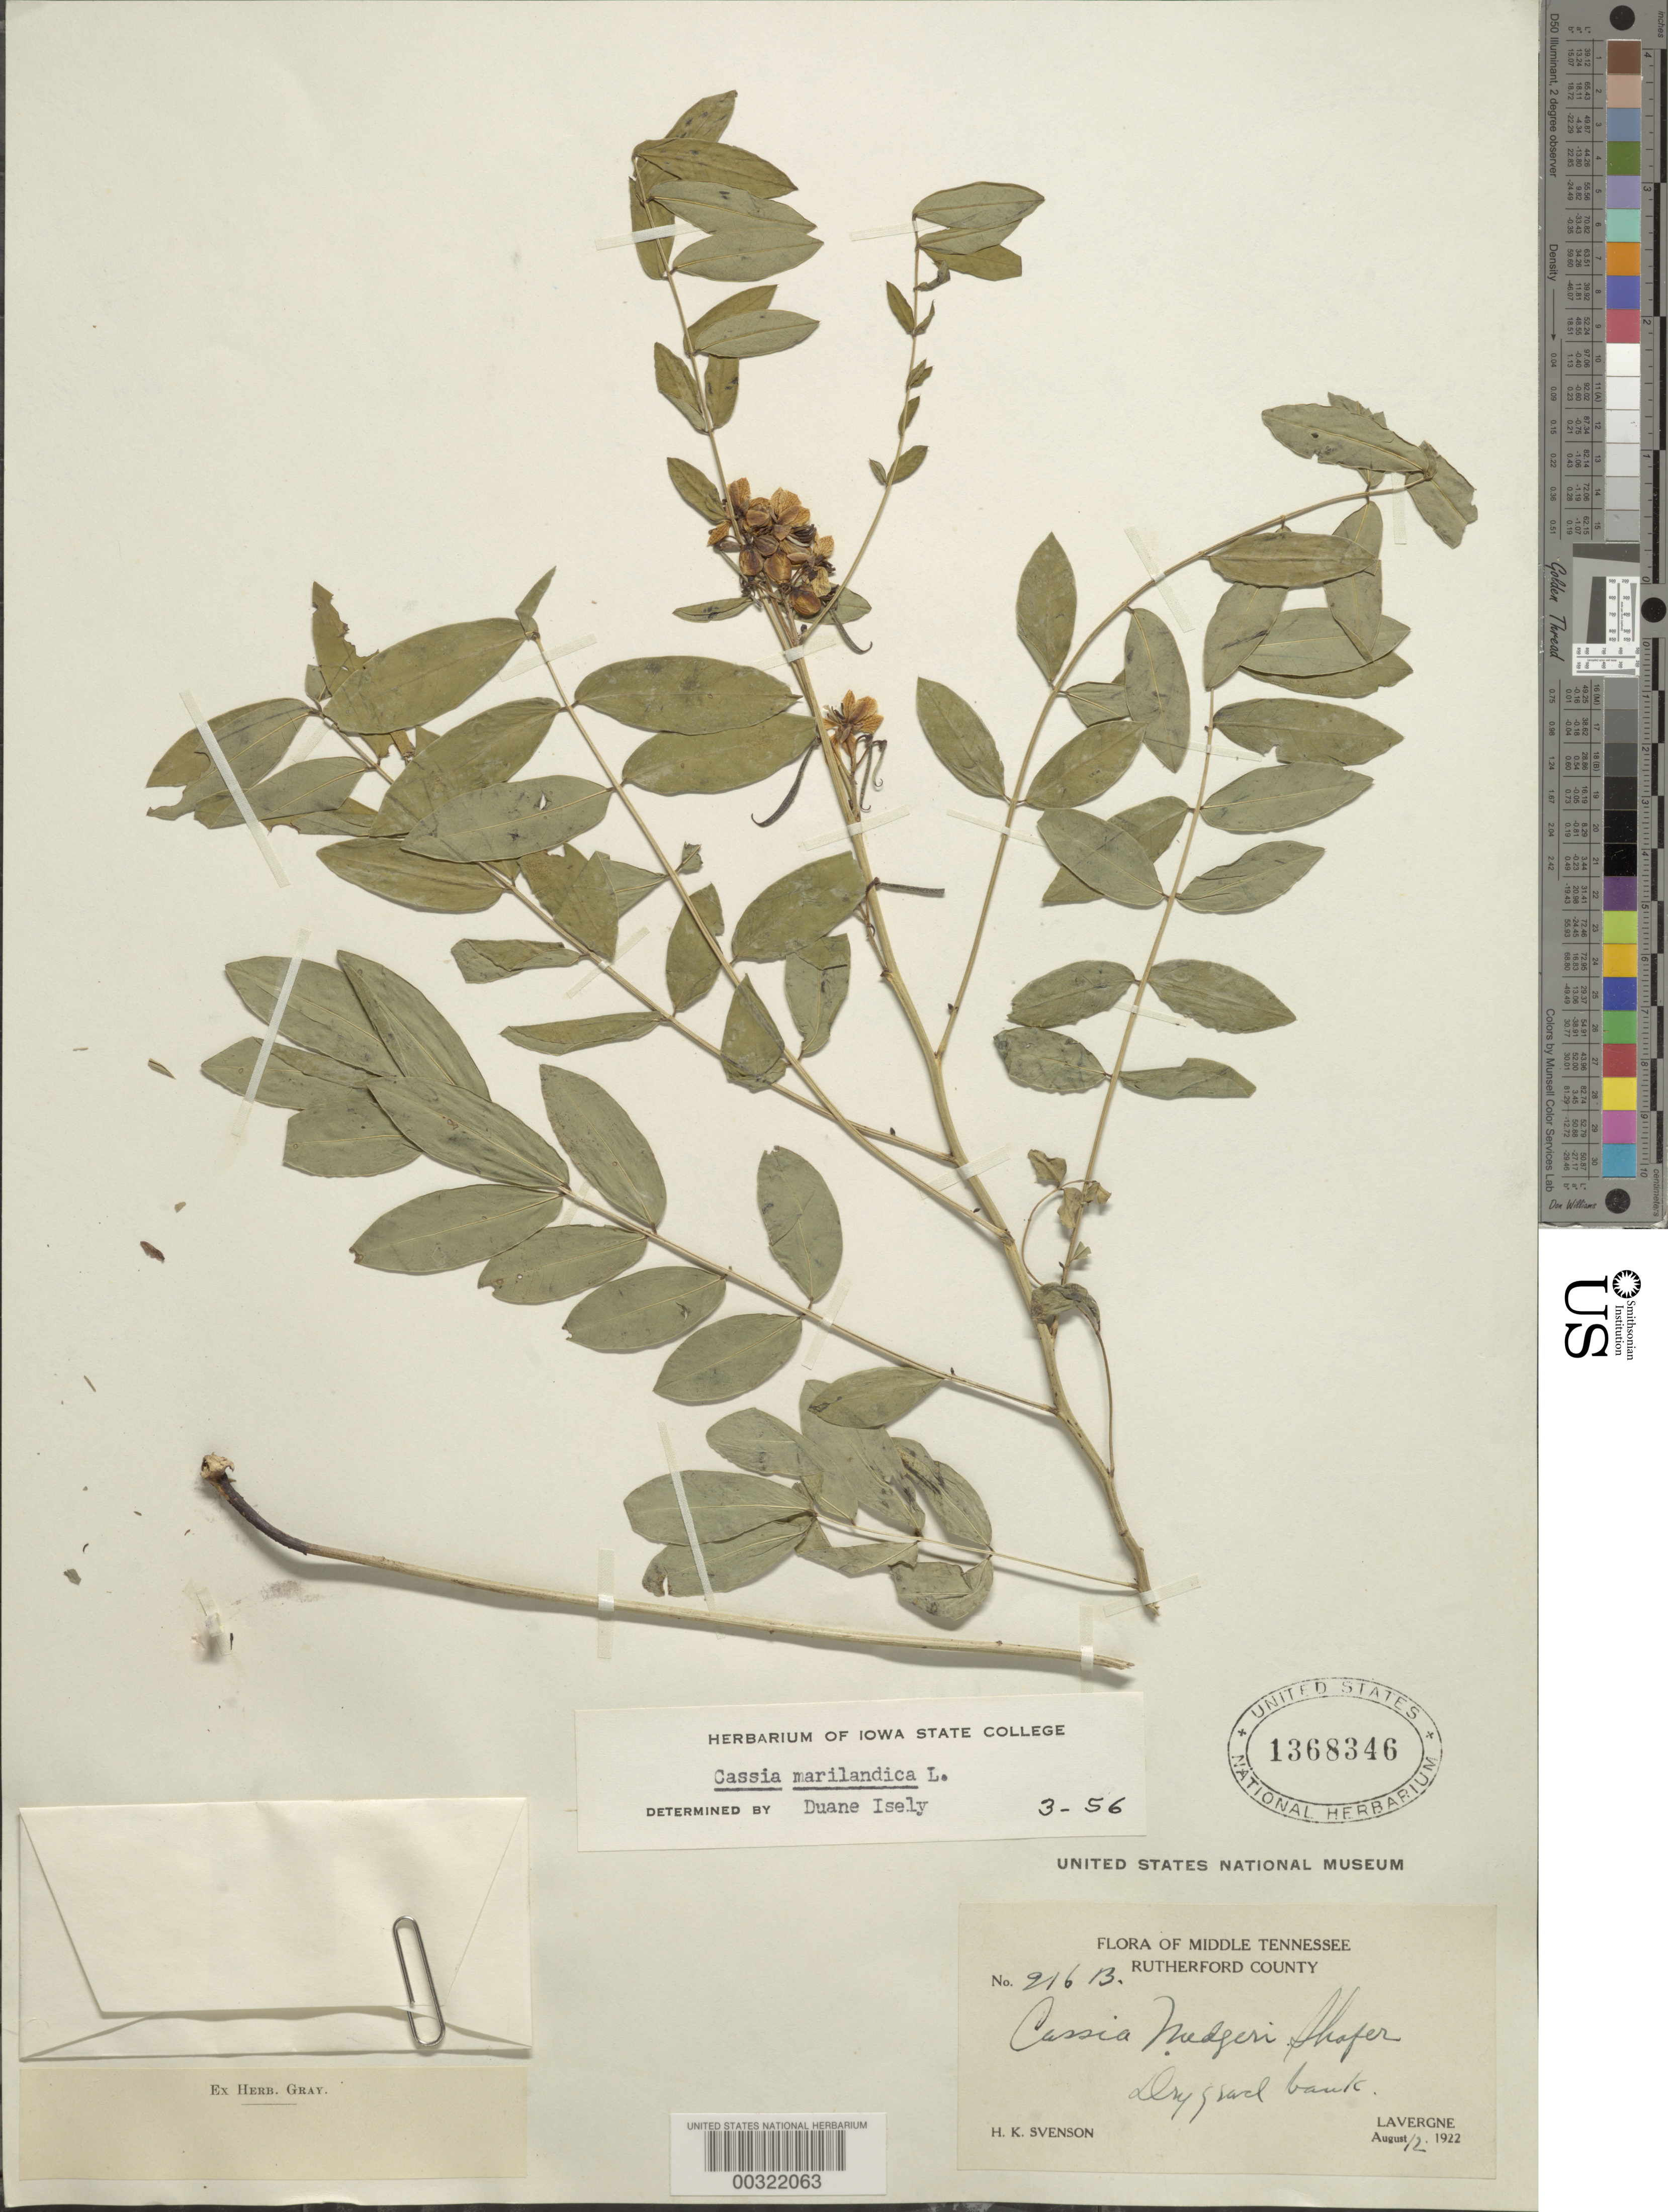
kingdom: Plantae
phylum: Tracheophyta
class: Magnoliopsida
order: Fabales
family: Fabaceae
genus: Senna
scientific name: Senna marilandica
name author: (L.) Link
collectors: H. Svenson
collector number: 21613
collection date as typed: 12 Aug 1922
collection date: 1922-08-12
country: United States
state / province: Tennessee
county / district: Rutherford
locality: Lavergne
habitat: Dry gravel bank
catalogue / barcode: US 1368346